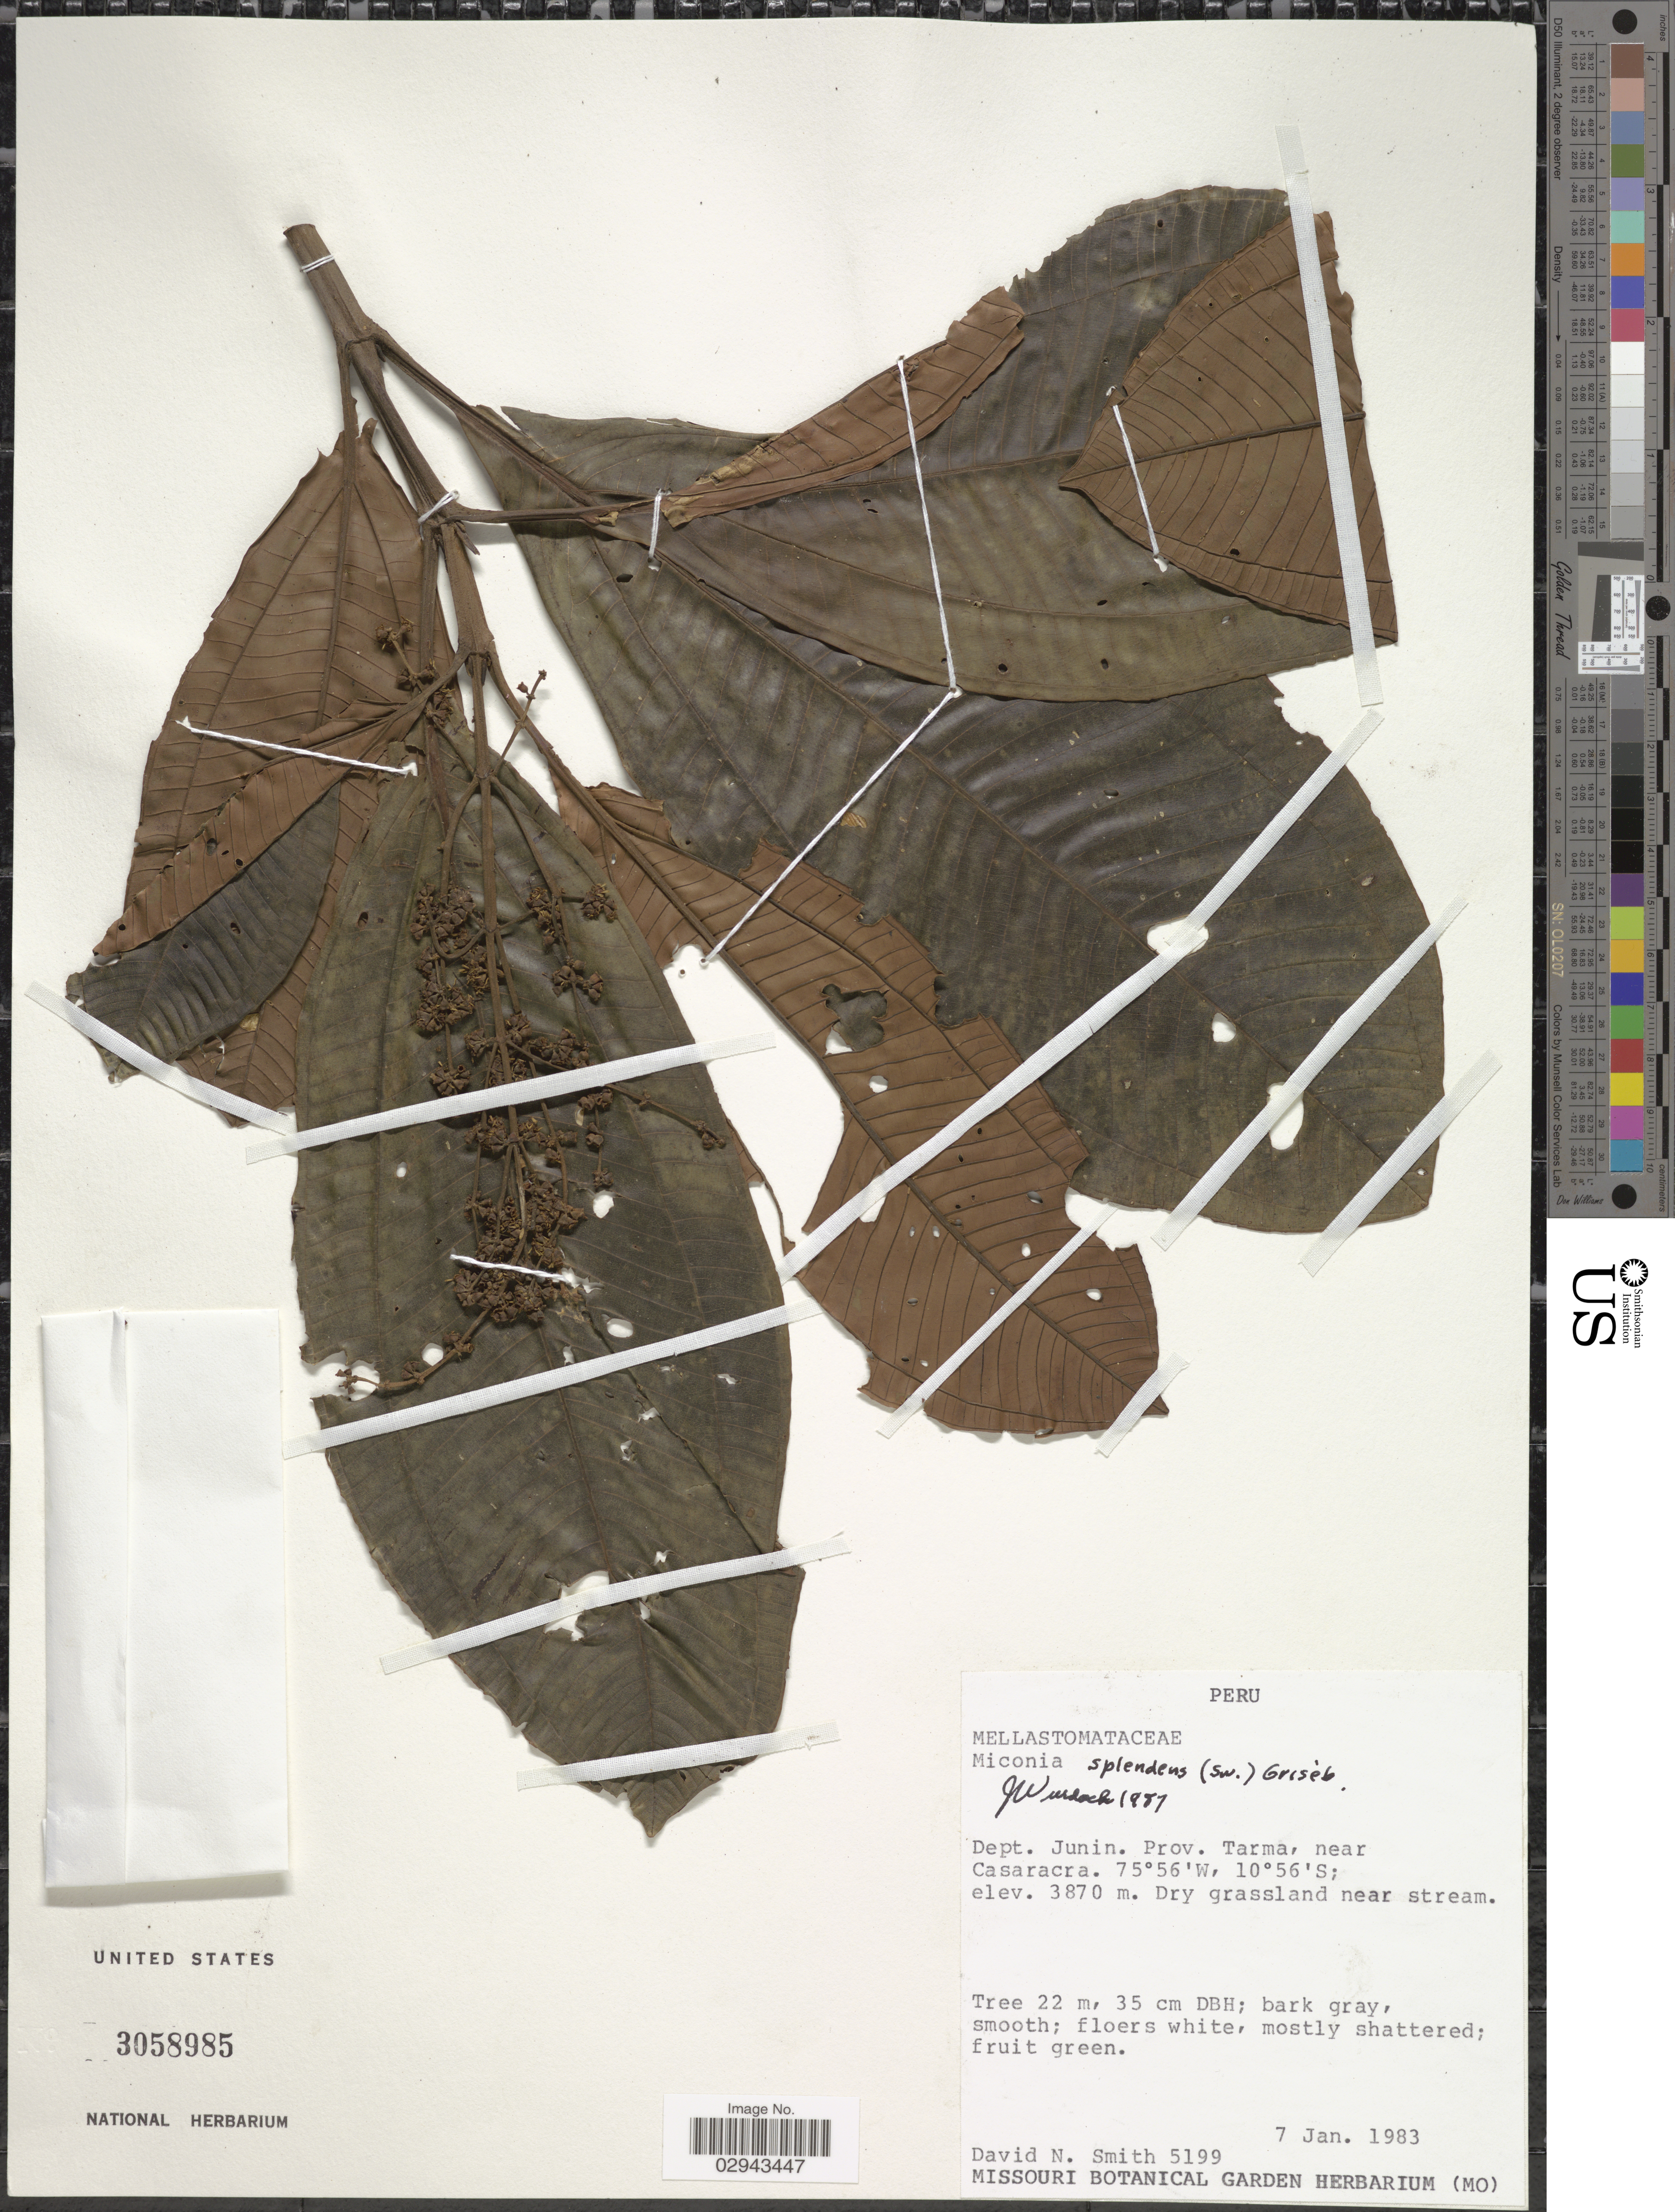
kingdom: Plantae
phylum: Tracheophyta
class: Magnoliopsida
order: Myrtales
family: Melastomataceae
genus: Miconia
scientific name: Miconia splendens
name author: (Sw.) Griseb.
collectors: D. Smith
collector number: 5199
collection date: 1983-01-07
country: Peru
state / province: Junín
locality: Dept. Junin. Prov. Tarma, near Casaracra.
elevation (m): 3870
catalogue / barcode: US 3058985